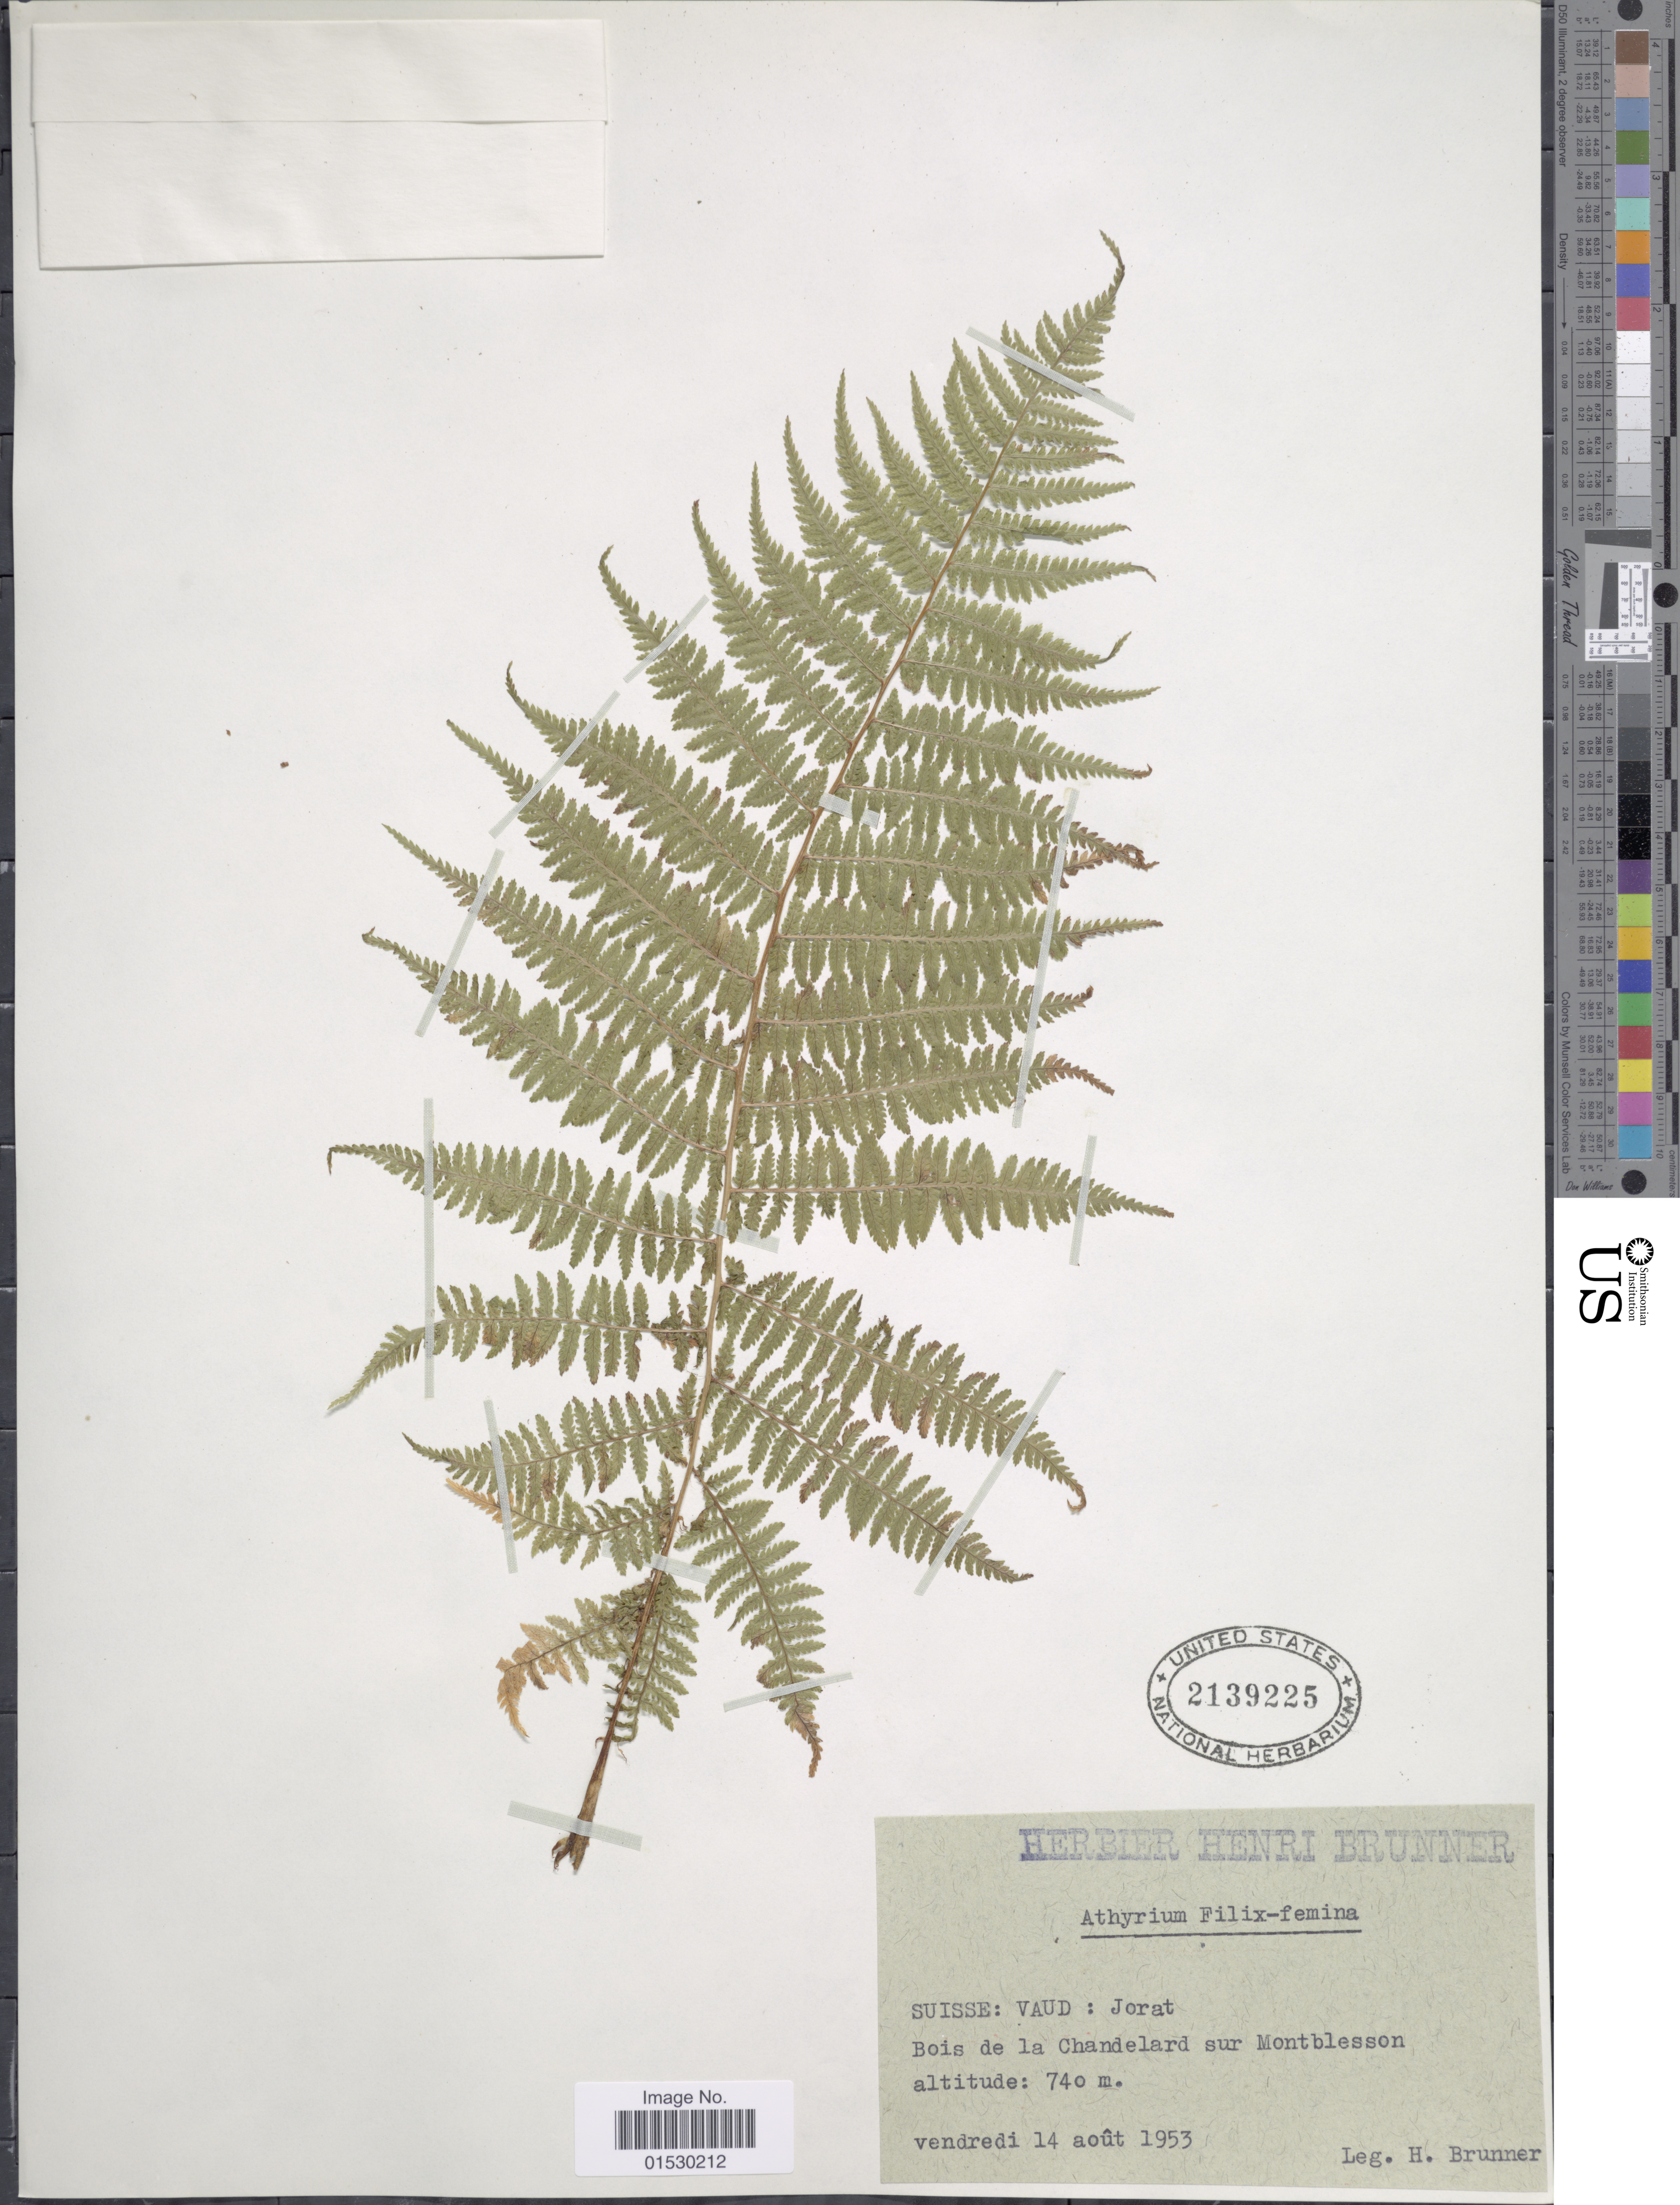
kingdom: Plantae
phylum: Tracheophyta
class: Polypodiopsida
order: Polypodiales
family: Athyriaceae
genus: Athyrium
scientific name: Athyrium filix-femina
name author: (L.) Roth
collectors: H. Brunner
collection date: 1953-08-14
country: Switzerland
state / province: Vaud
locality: Suisse: Jorat, Bois de la Chandelard sur Montblesson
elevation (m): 740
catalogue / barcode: US 2139225